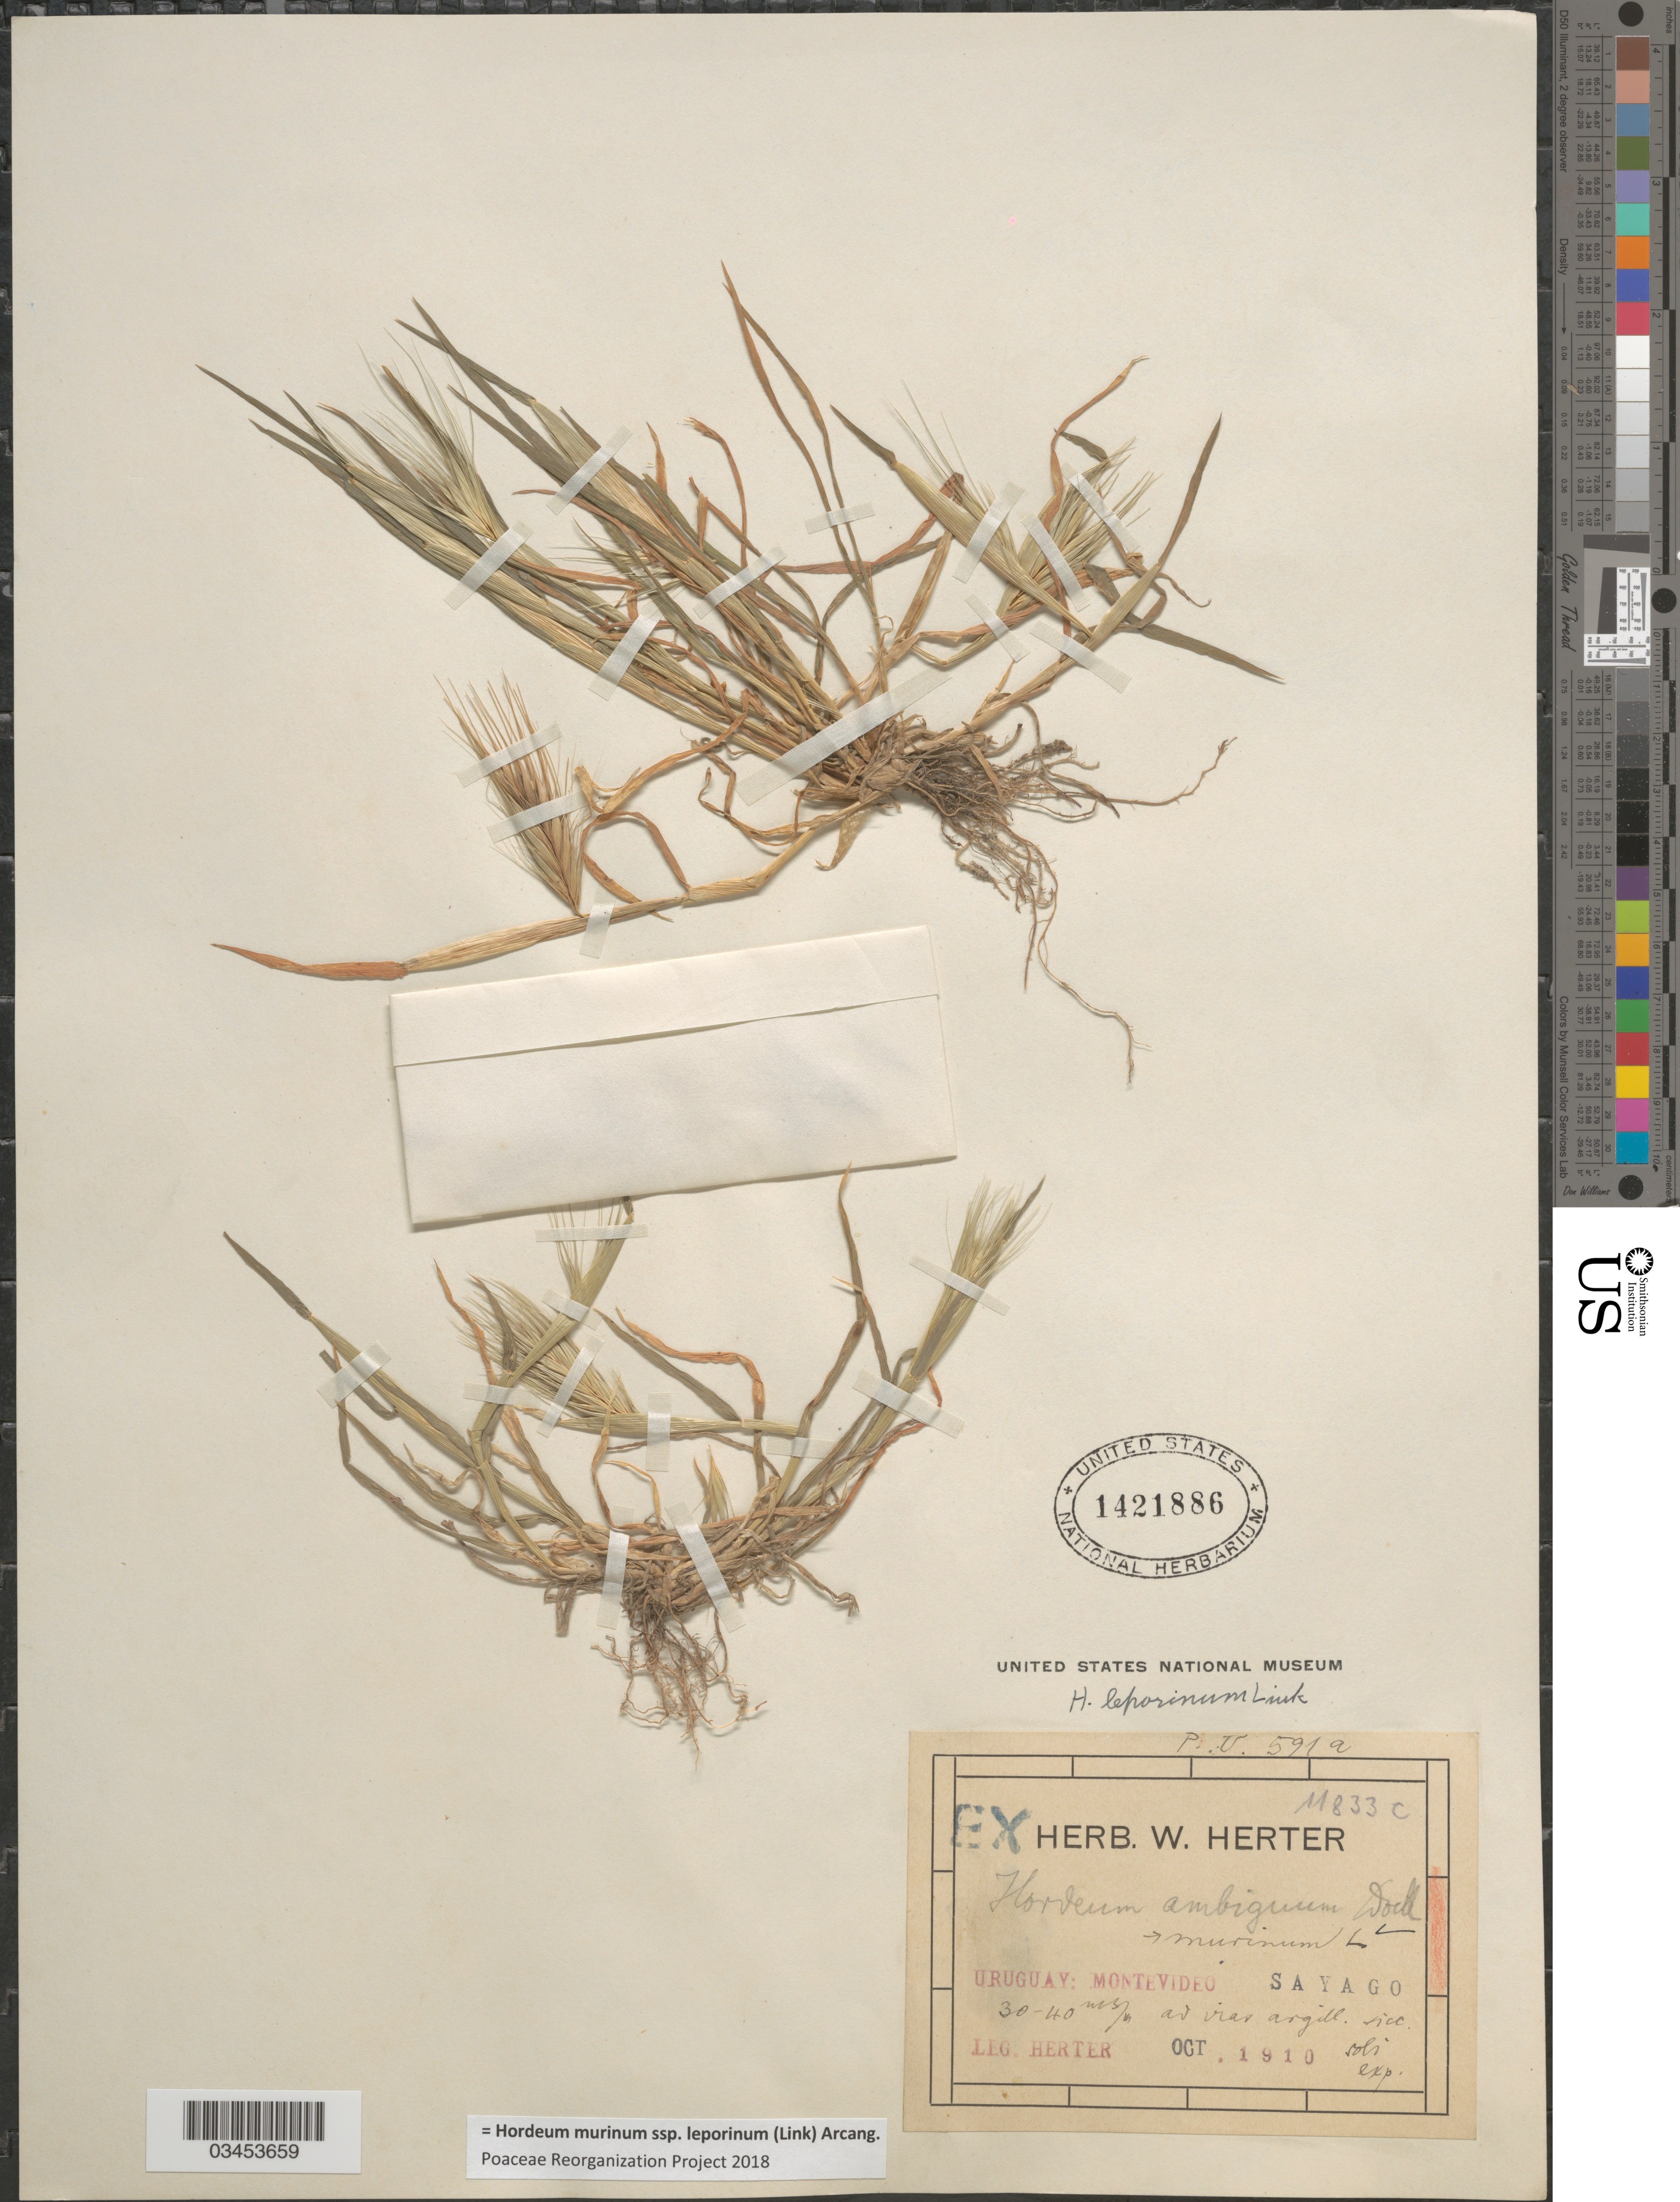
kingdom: Plantae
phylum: Tracheophyta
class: Liliopsida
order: Poales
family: Poaceae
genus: Hordeum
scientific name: Hordeum murinum subsp. leporinum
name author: (Link) Arcang.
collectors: W. G. Herter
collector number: M833C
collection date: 1910-10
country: Uruguay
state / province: Montevideo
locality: Sayago.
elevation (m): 30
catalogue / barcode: US 1421886